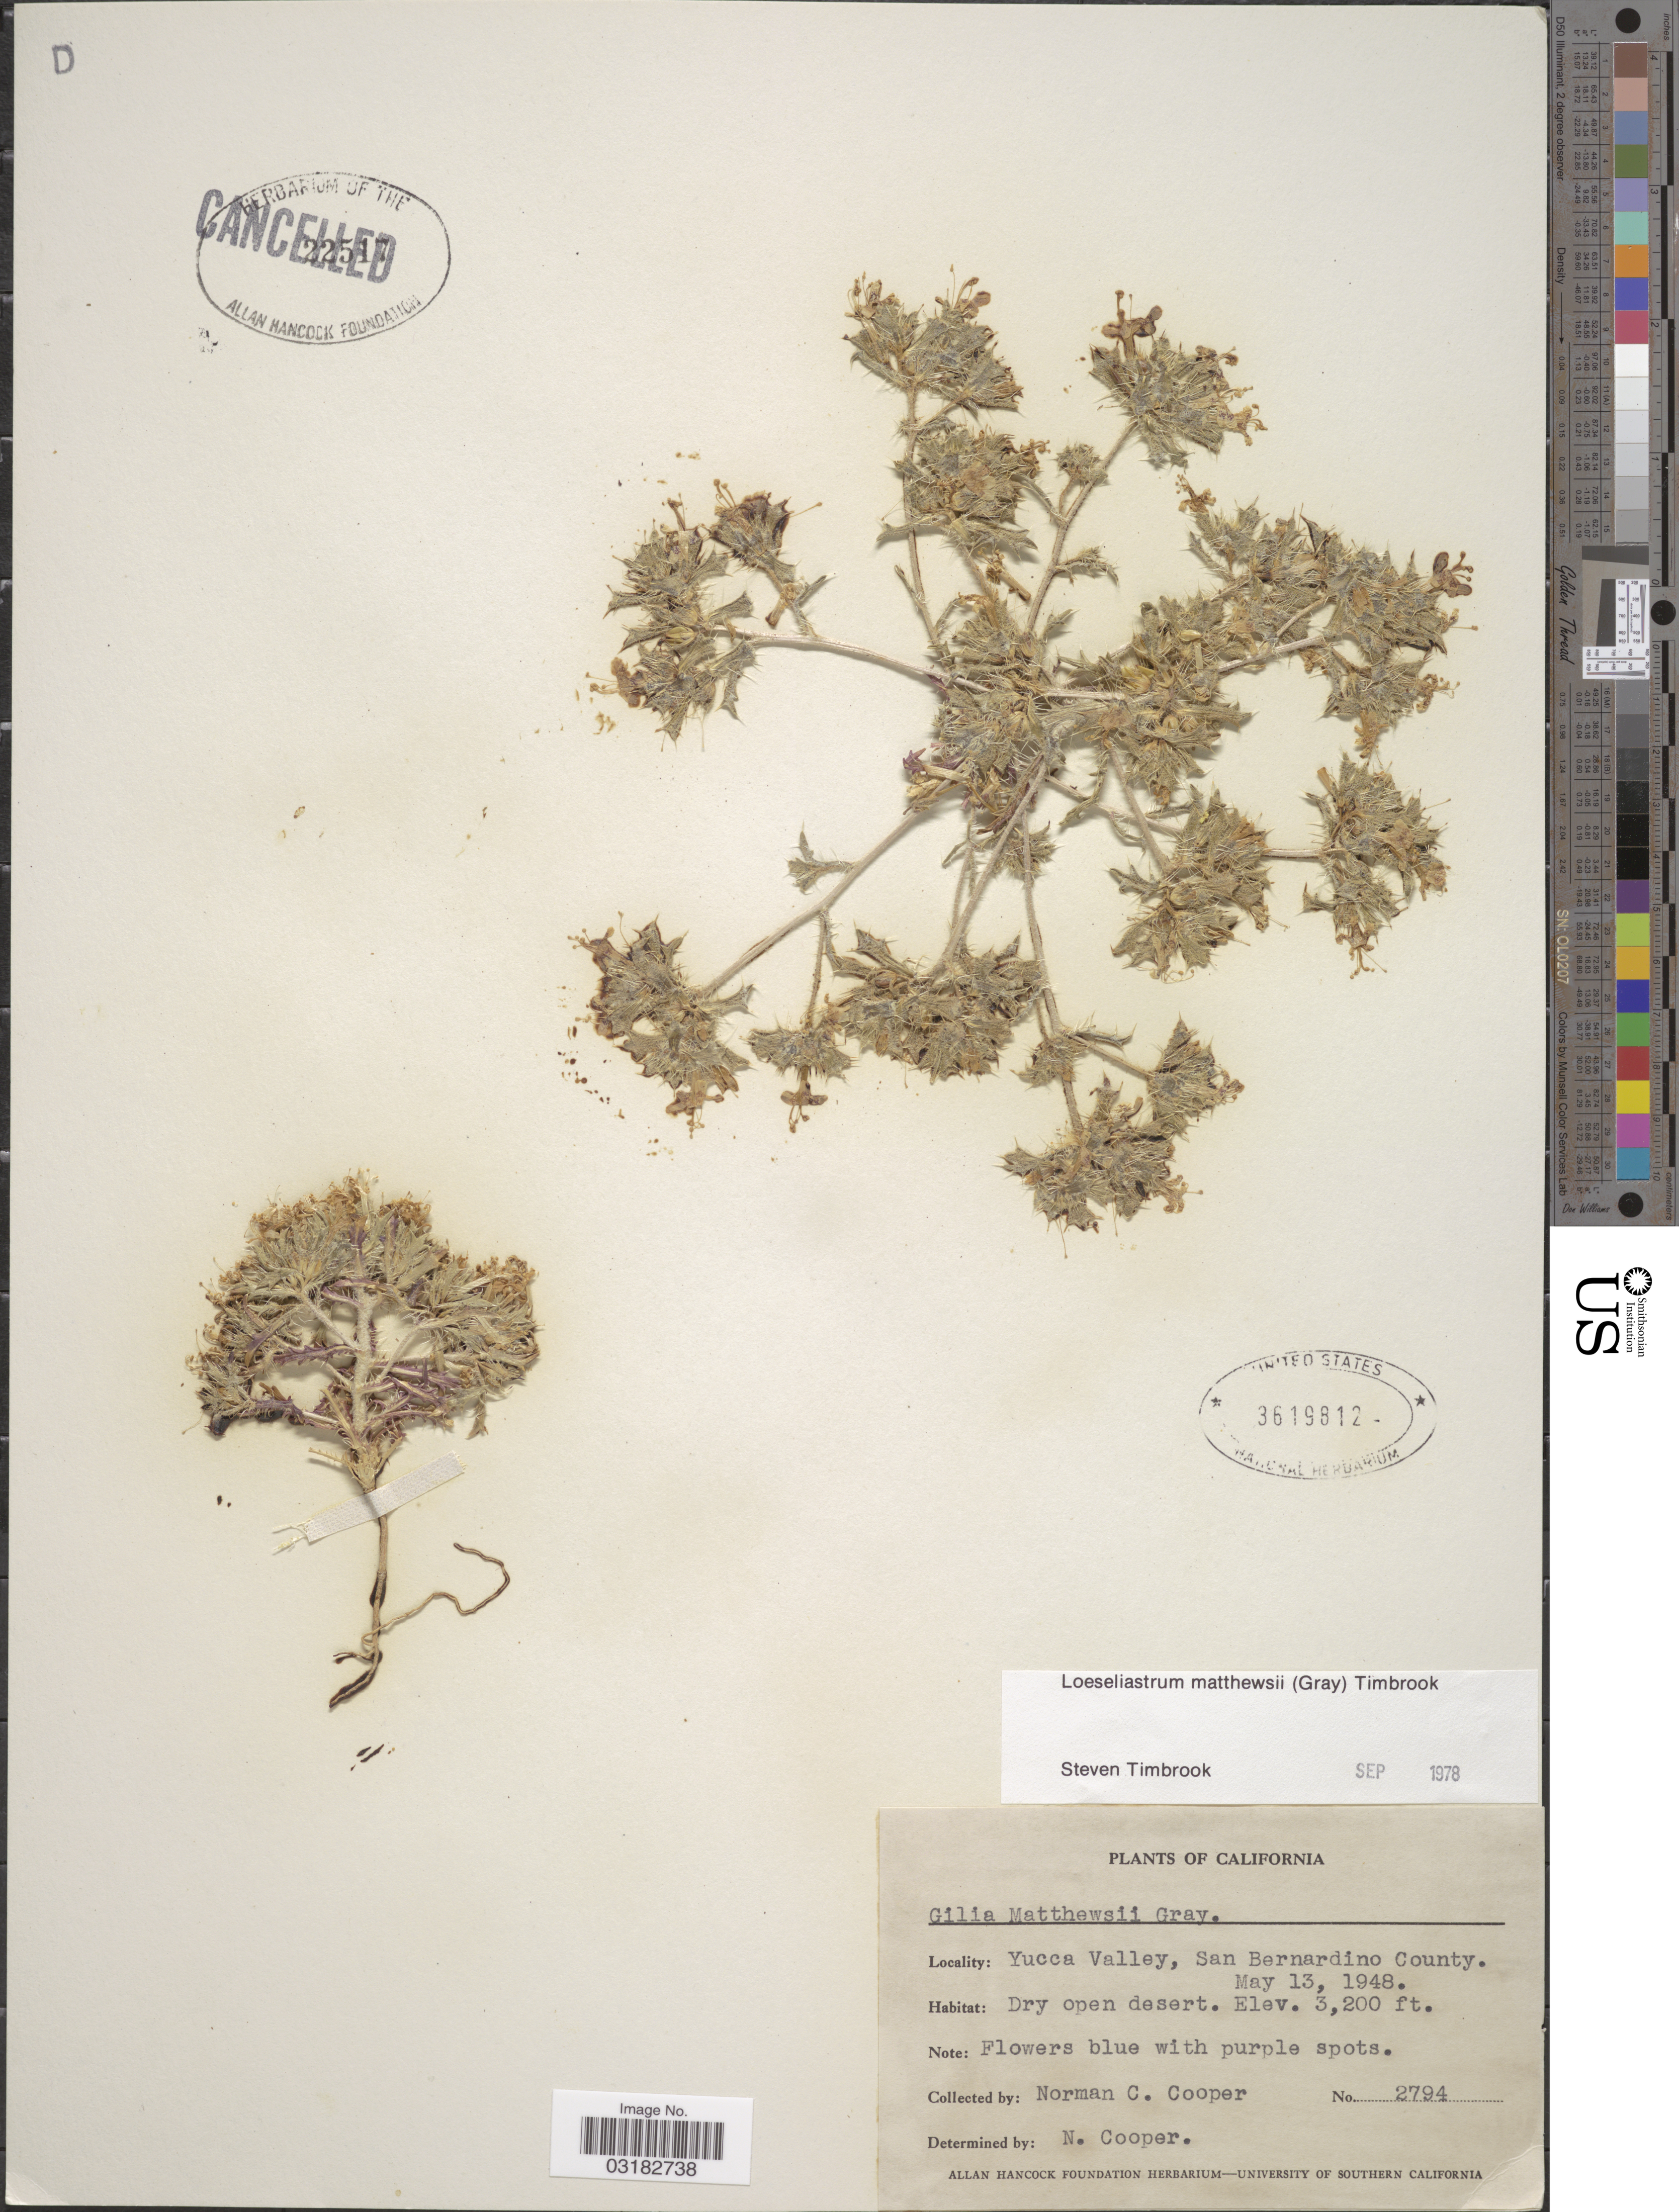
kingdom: Plantae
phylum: Tracheophyta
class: Magnoliopsida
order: Ericales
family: Polemoniaceae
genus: Loeseliastrum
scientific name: Loeseliastrum matthewsii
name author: (A. Gray) Timbrook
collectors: N. Cooper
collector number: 2794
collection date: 1948-05-13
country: United States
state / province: California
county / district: San Bernardino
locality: Yucca Valley, San Bernardino County.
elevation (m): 975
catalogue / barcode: US 3619812